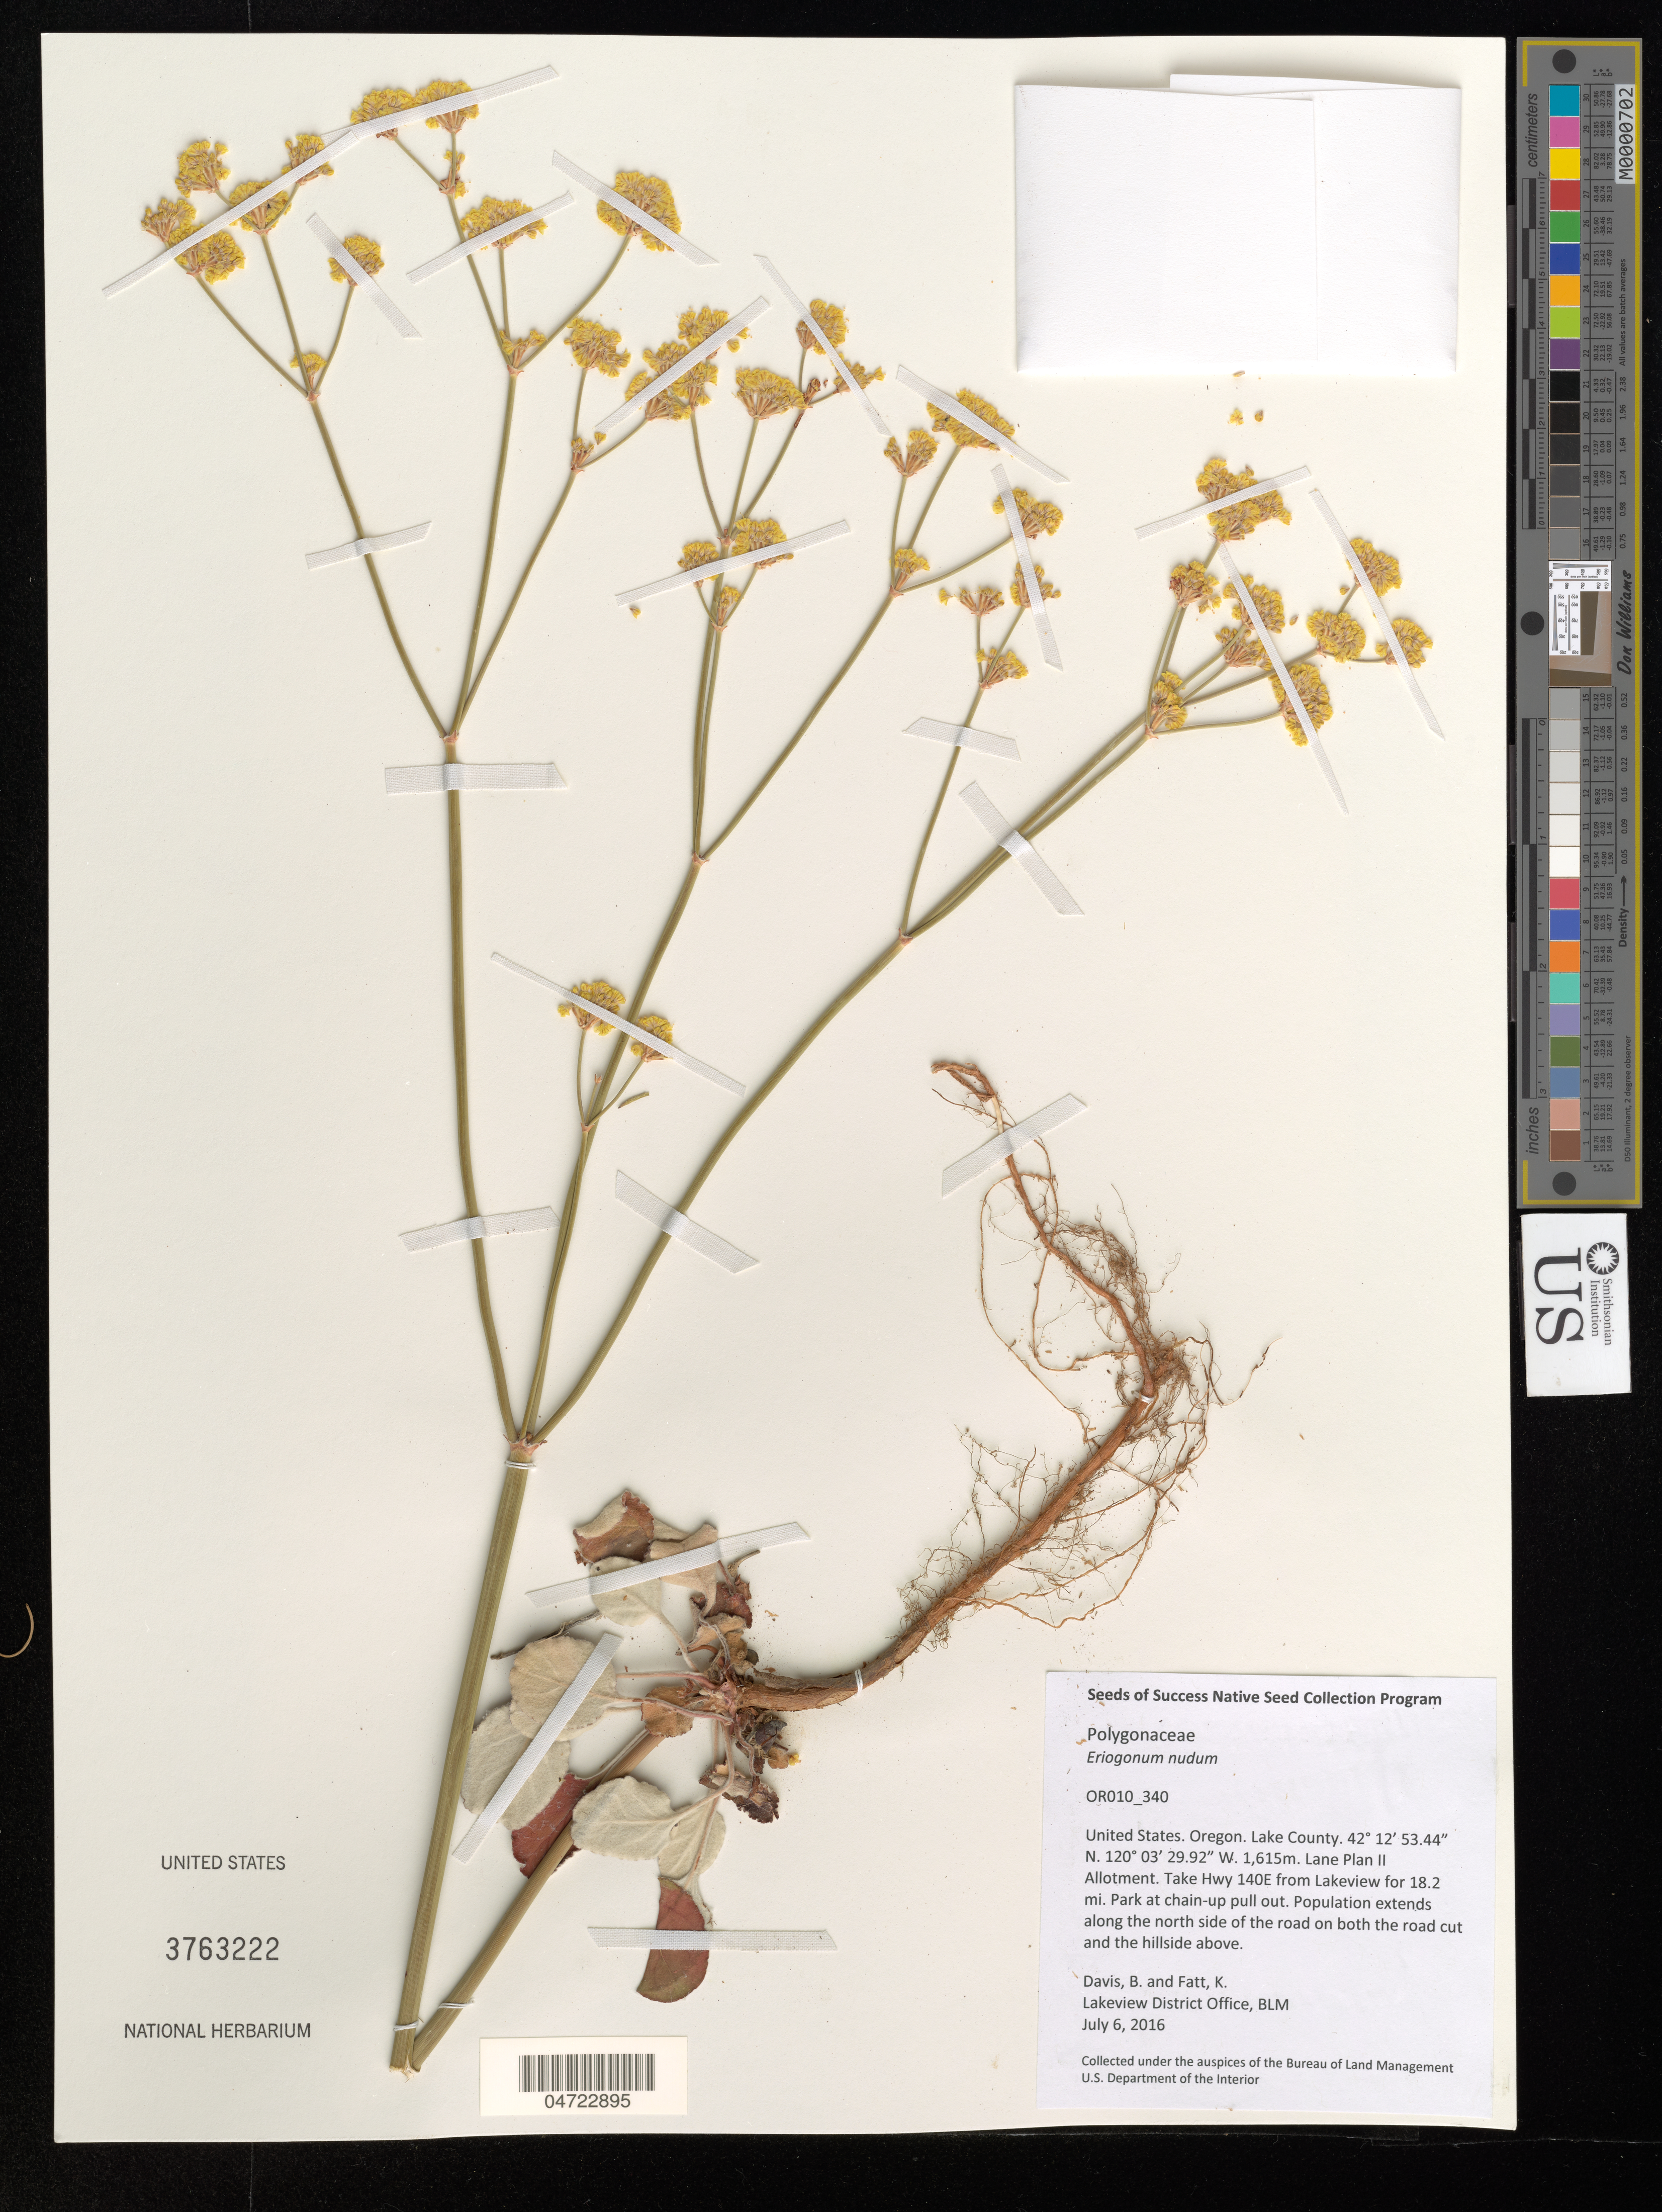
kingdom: Plantae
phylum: Tracheophyta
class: Magnoliopsida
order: Caryophyllales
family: Polygonaceae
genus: Eriogonum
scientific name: Eriogonum nudum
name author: Douglas ex Benth.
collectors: B. Davis & K. Fatt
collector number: OR010_340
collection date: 2016-07-06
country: United States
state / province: Oregon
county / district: Lake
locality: Lake County. Lane Plan II Allotment. Take Hwy 140E from Lakeview for 18.2 mi. Park at chain-up pull out. Population extends along the north side of the road on both the road cut and the hillside above.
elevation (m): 1615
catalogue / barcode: US 3763222